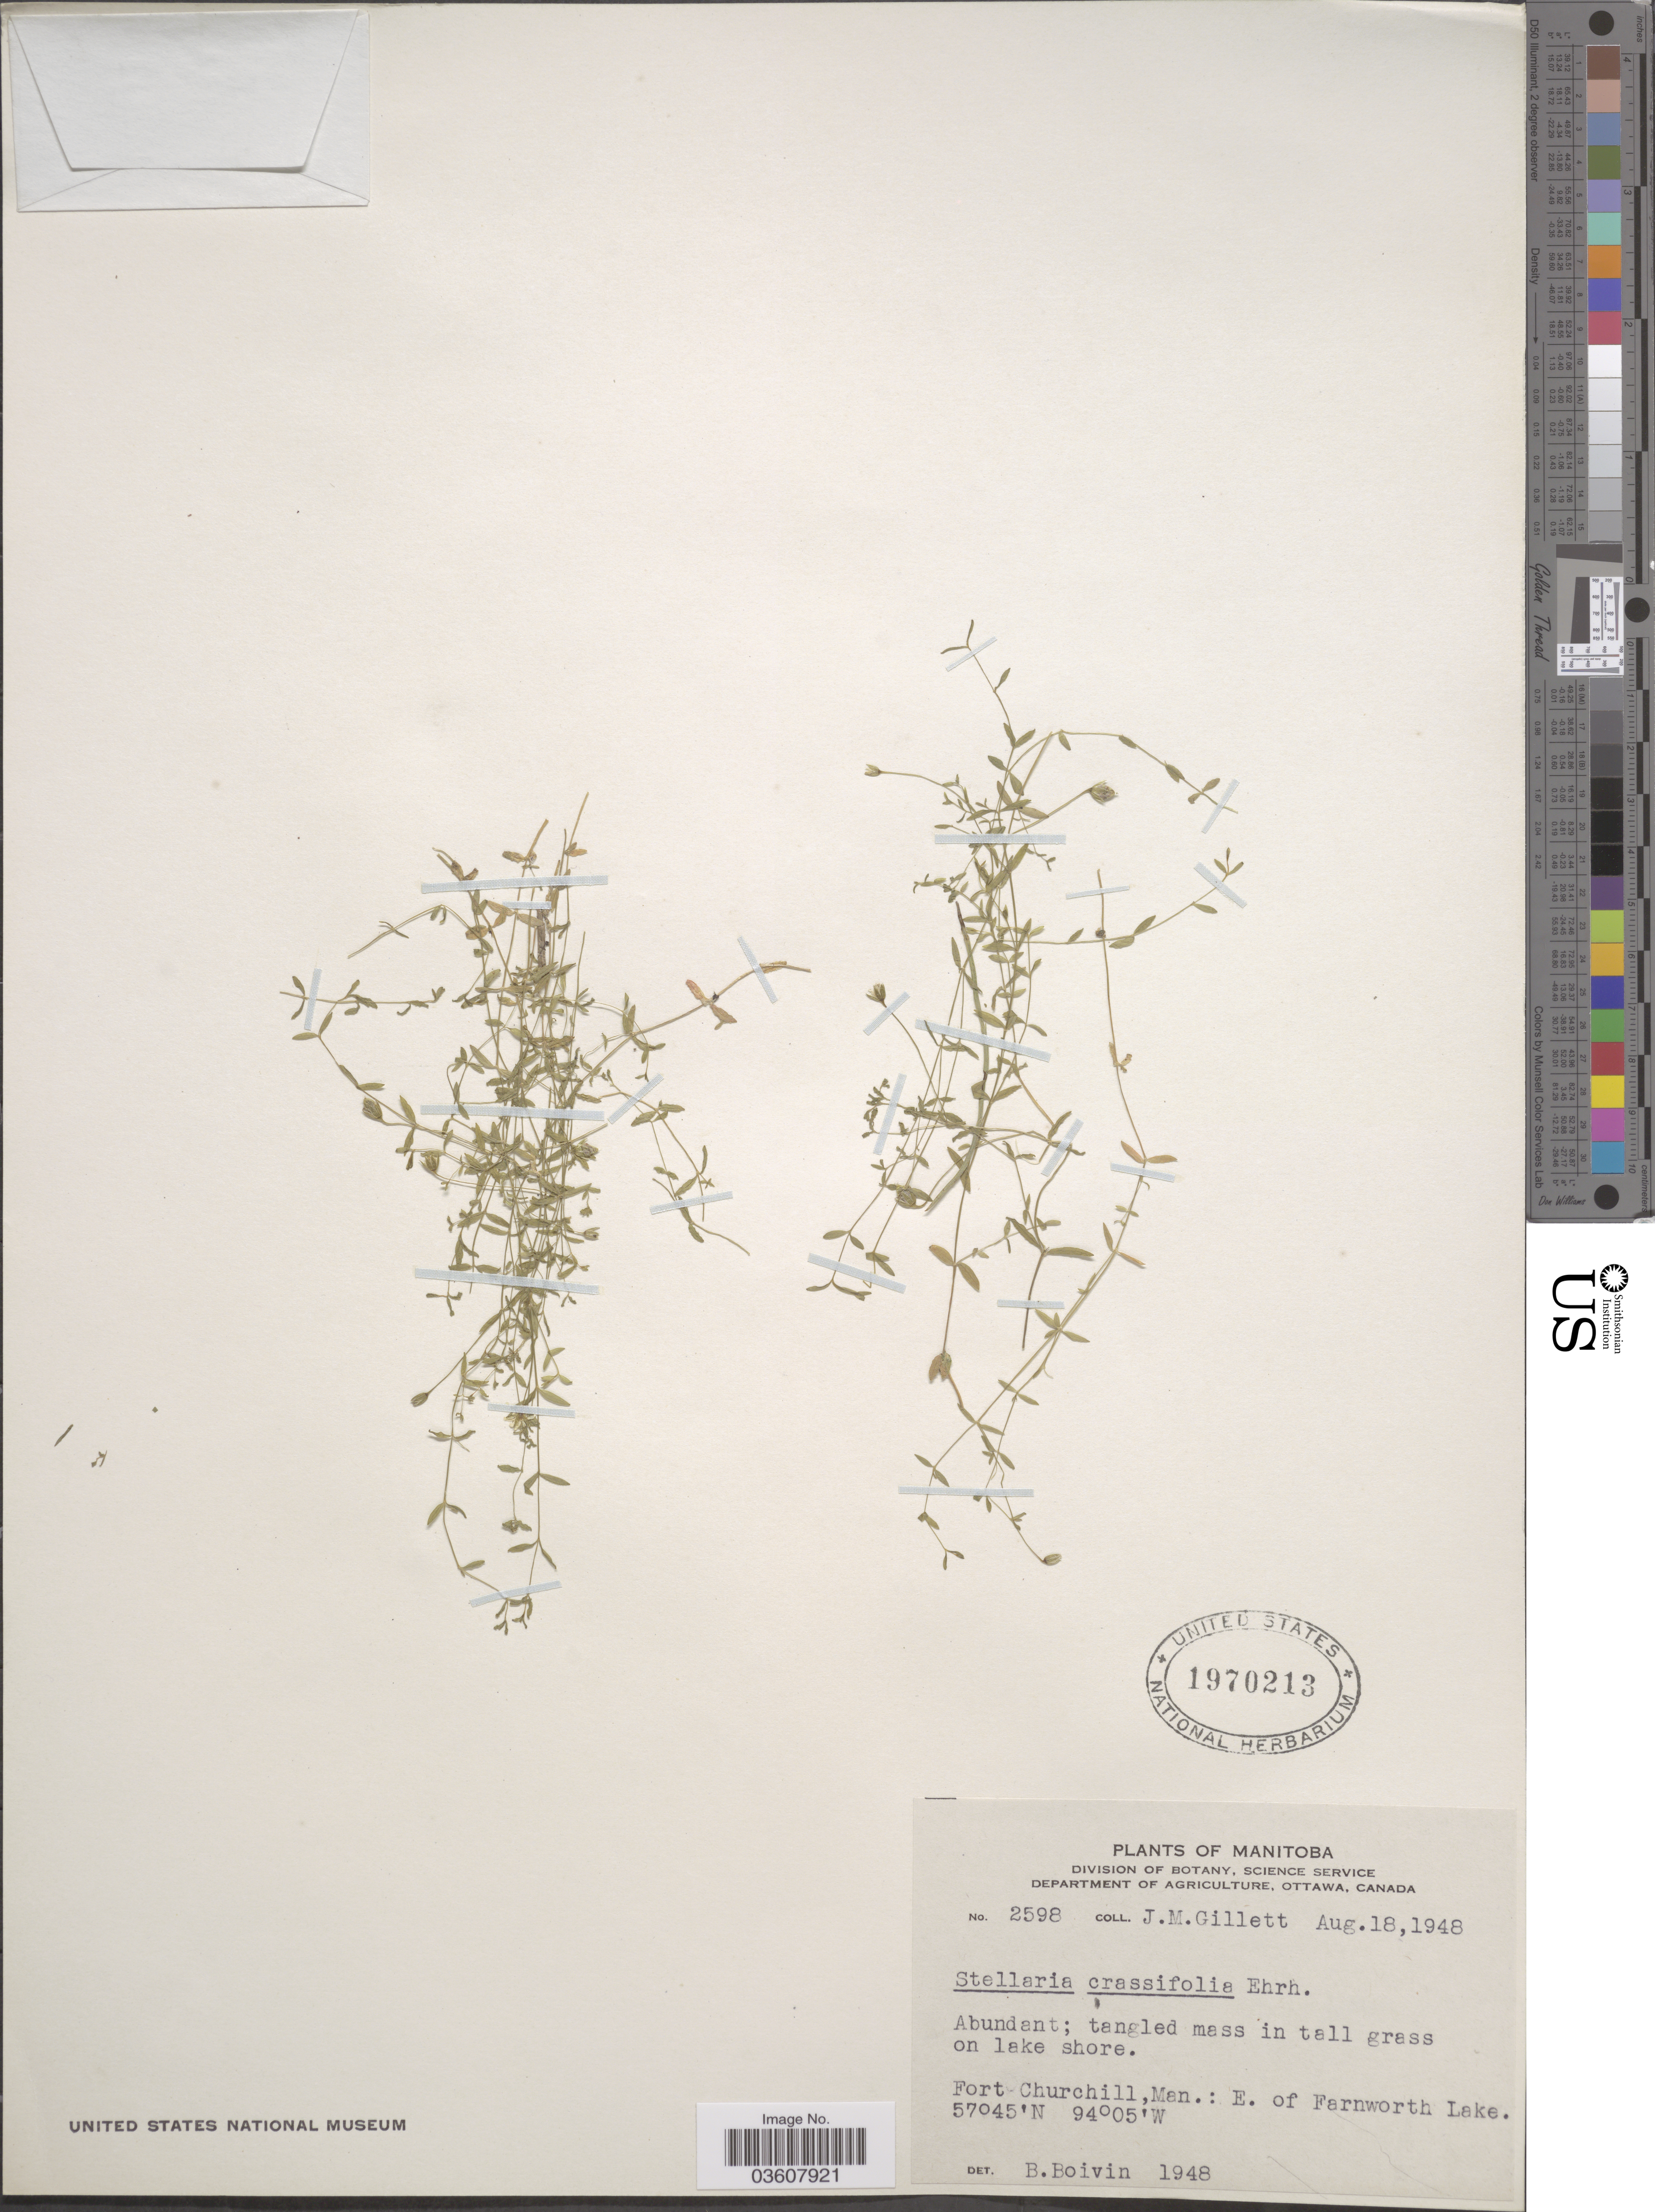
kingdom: Plantae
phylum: Tracheophyta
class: Magnoliopsida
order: Caryophyllales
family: Caryophyllaceae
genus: Stellaria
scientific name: Stellaria crassifolia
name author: Ehrh.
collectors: J. M. Gillett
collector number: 2598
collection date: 1948-08-18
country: Canada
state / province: Manitoba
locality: Fort Churchill: E. of Farnworth Lake.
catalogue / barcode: US 1970213